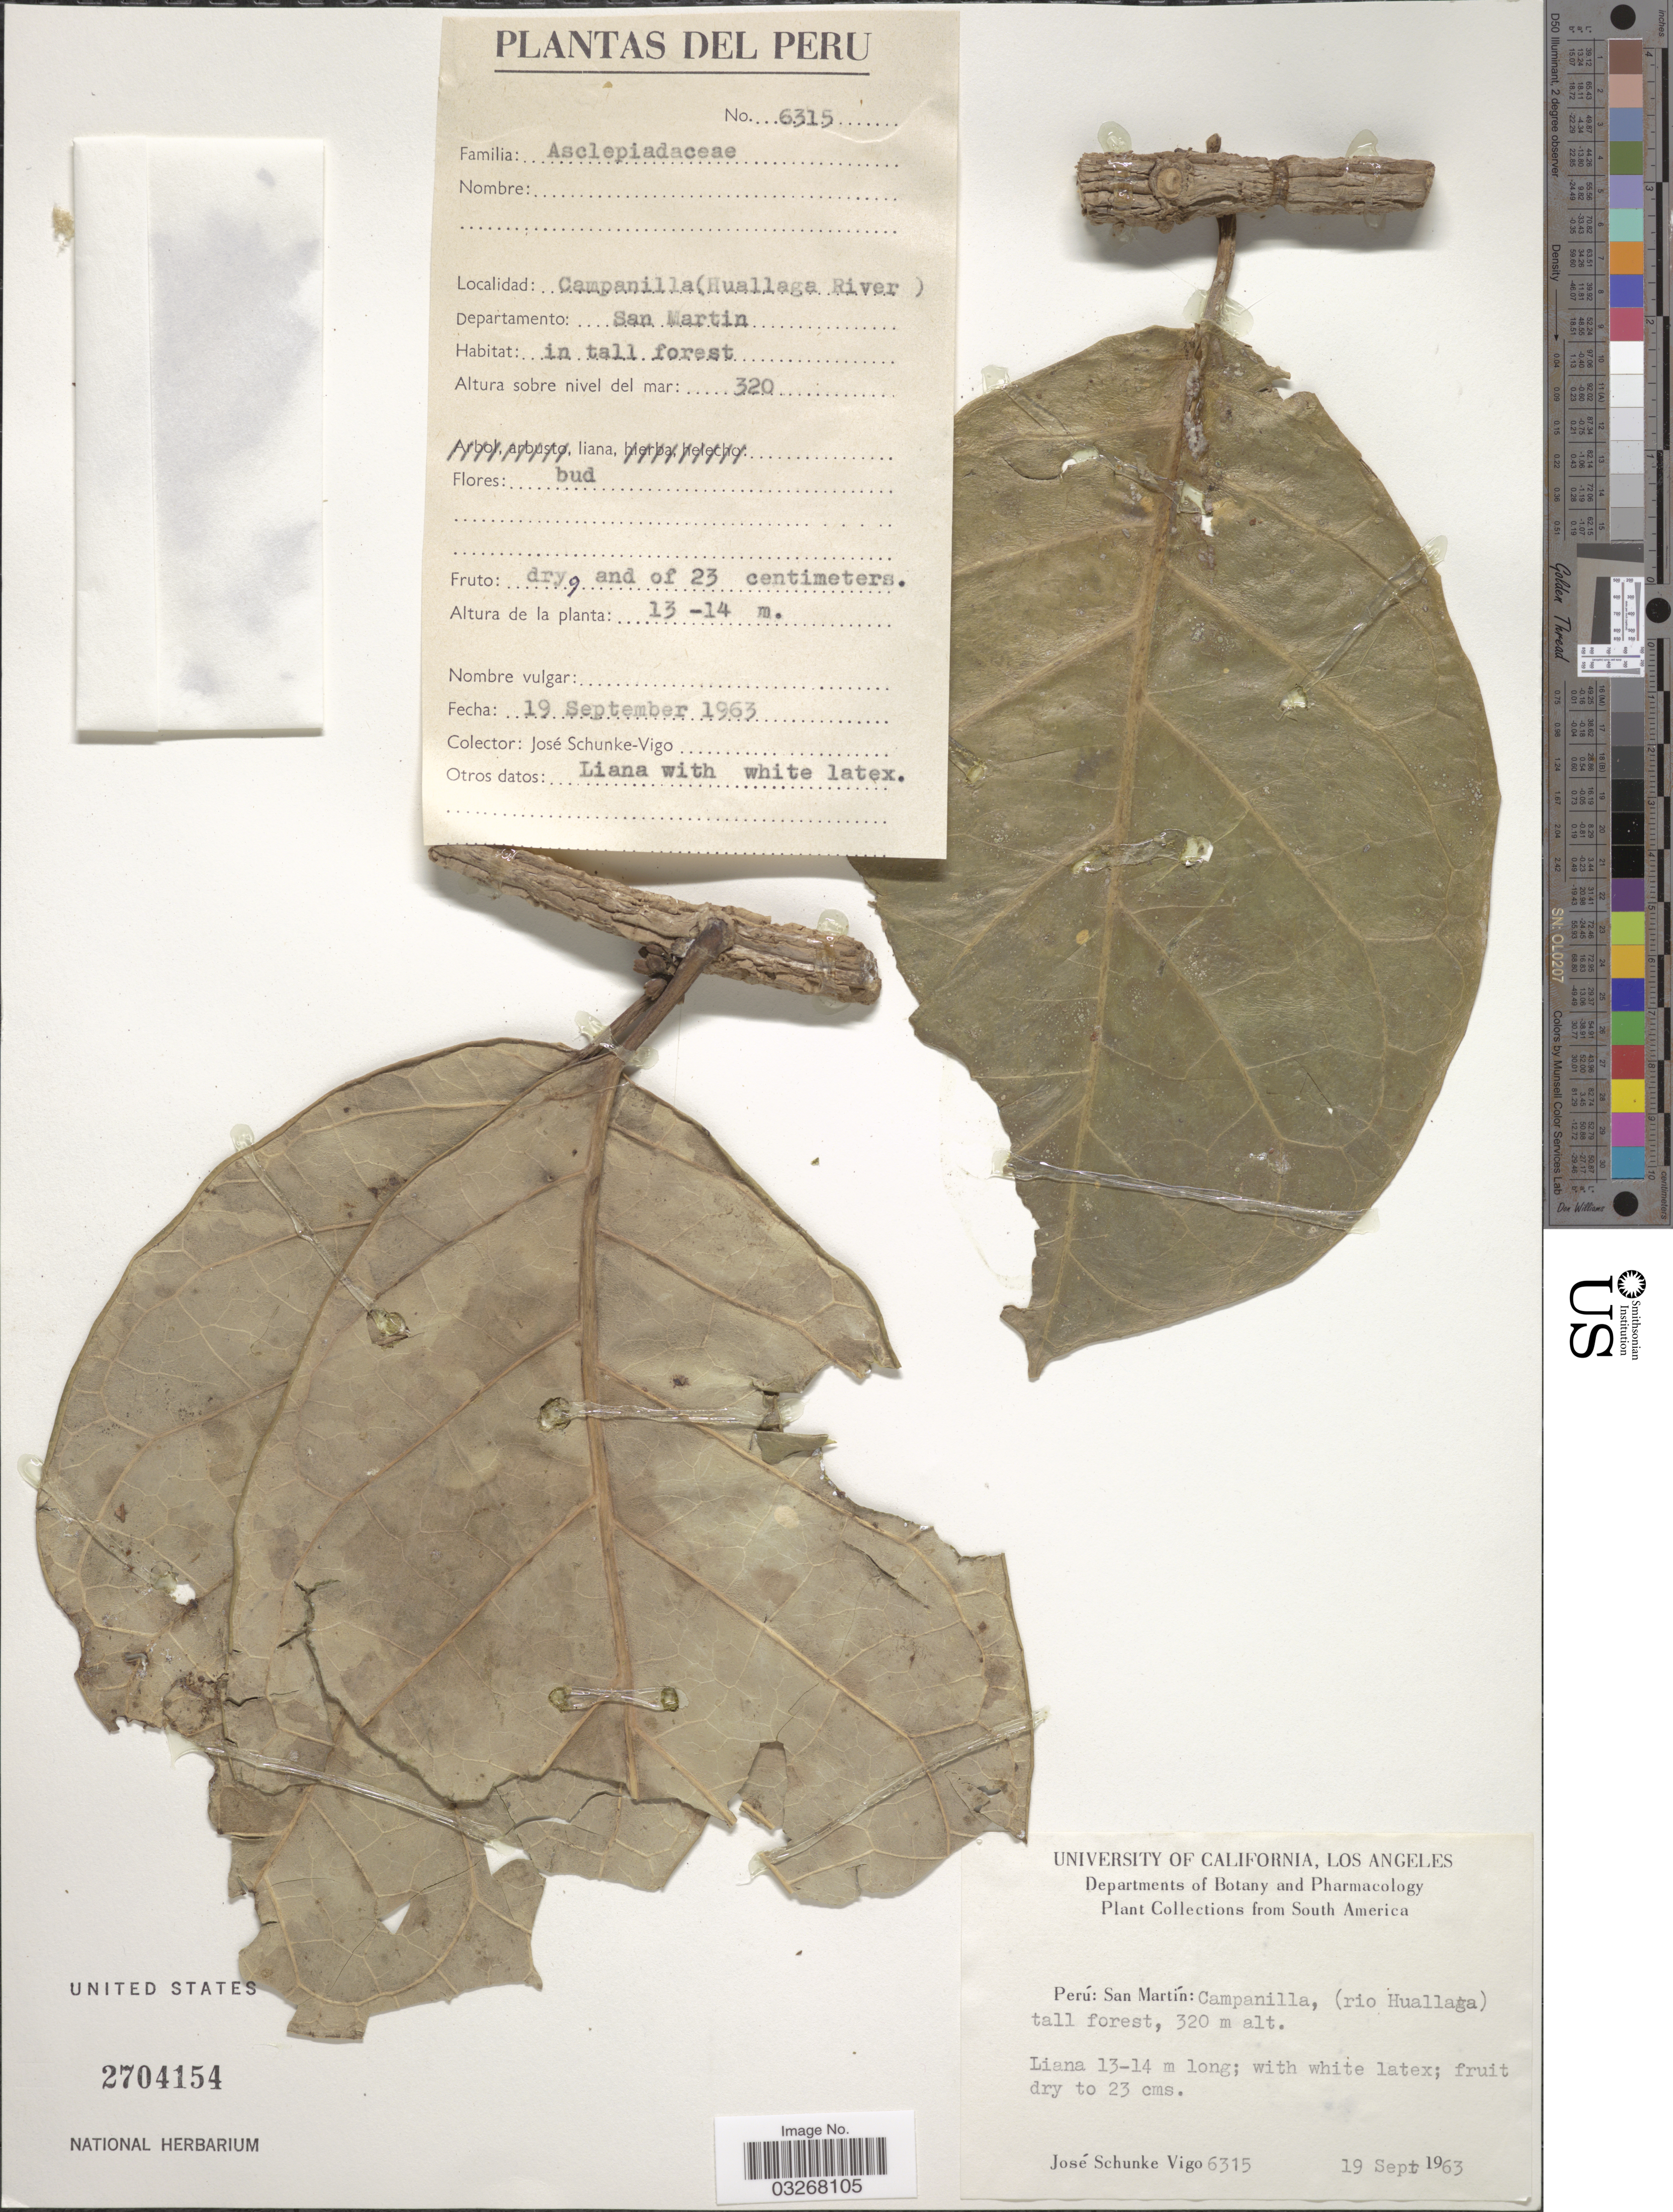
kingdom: Plantae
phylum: Tracheophyta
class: Magnoliopsida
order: Gentianales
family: Apocynaceae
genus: Marsdenia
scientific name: Marsdenia sp.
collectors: J. Schunke Vigo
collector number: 6315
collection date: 1963-09-19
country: Peru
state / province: San Martín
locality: Campanilla, (rio Huallaga), (Huallaga River), Departamento San Martin.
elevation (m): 320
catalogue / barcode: US 2704154